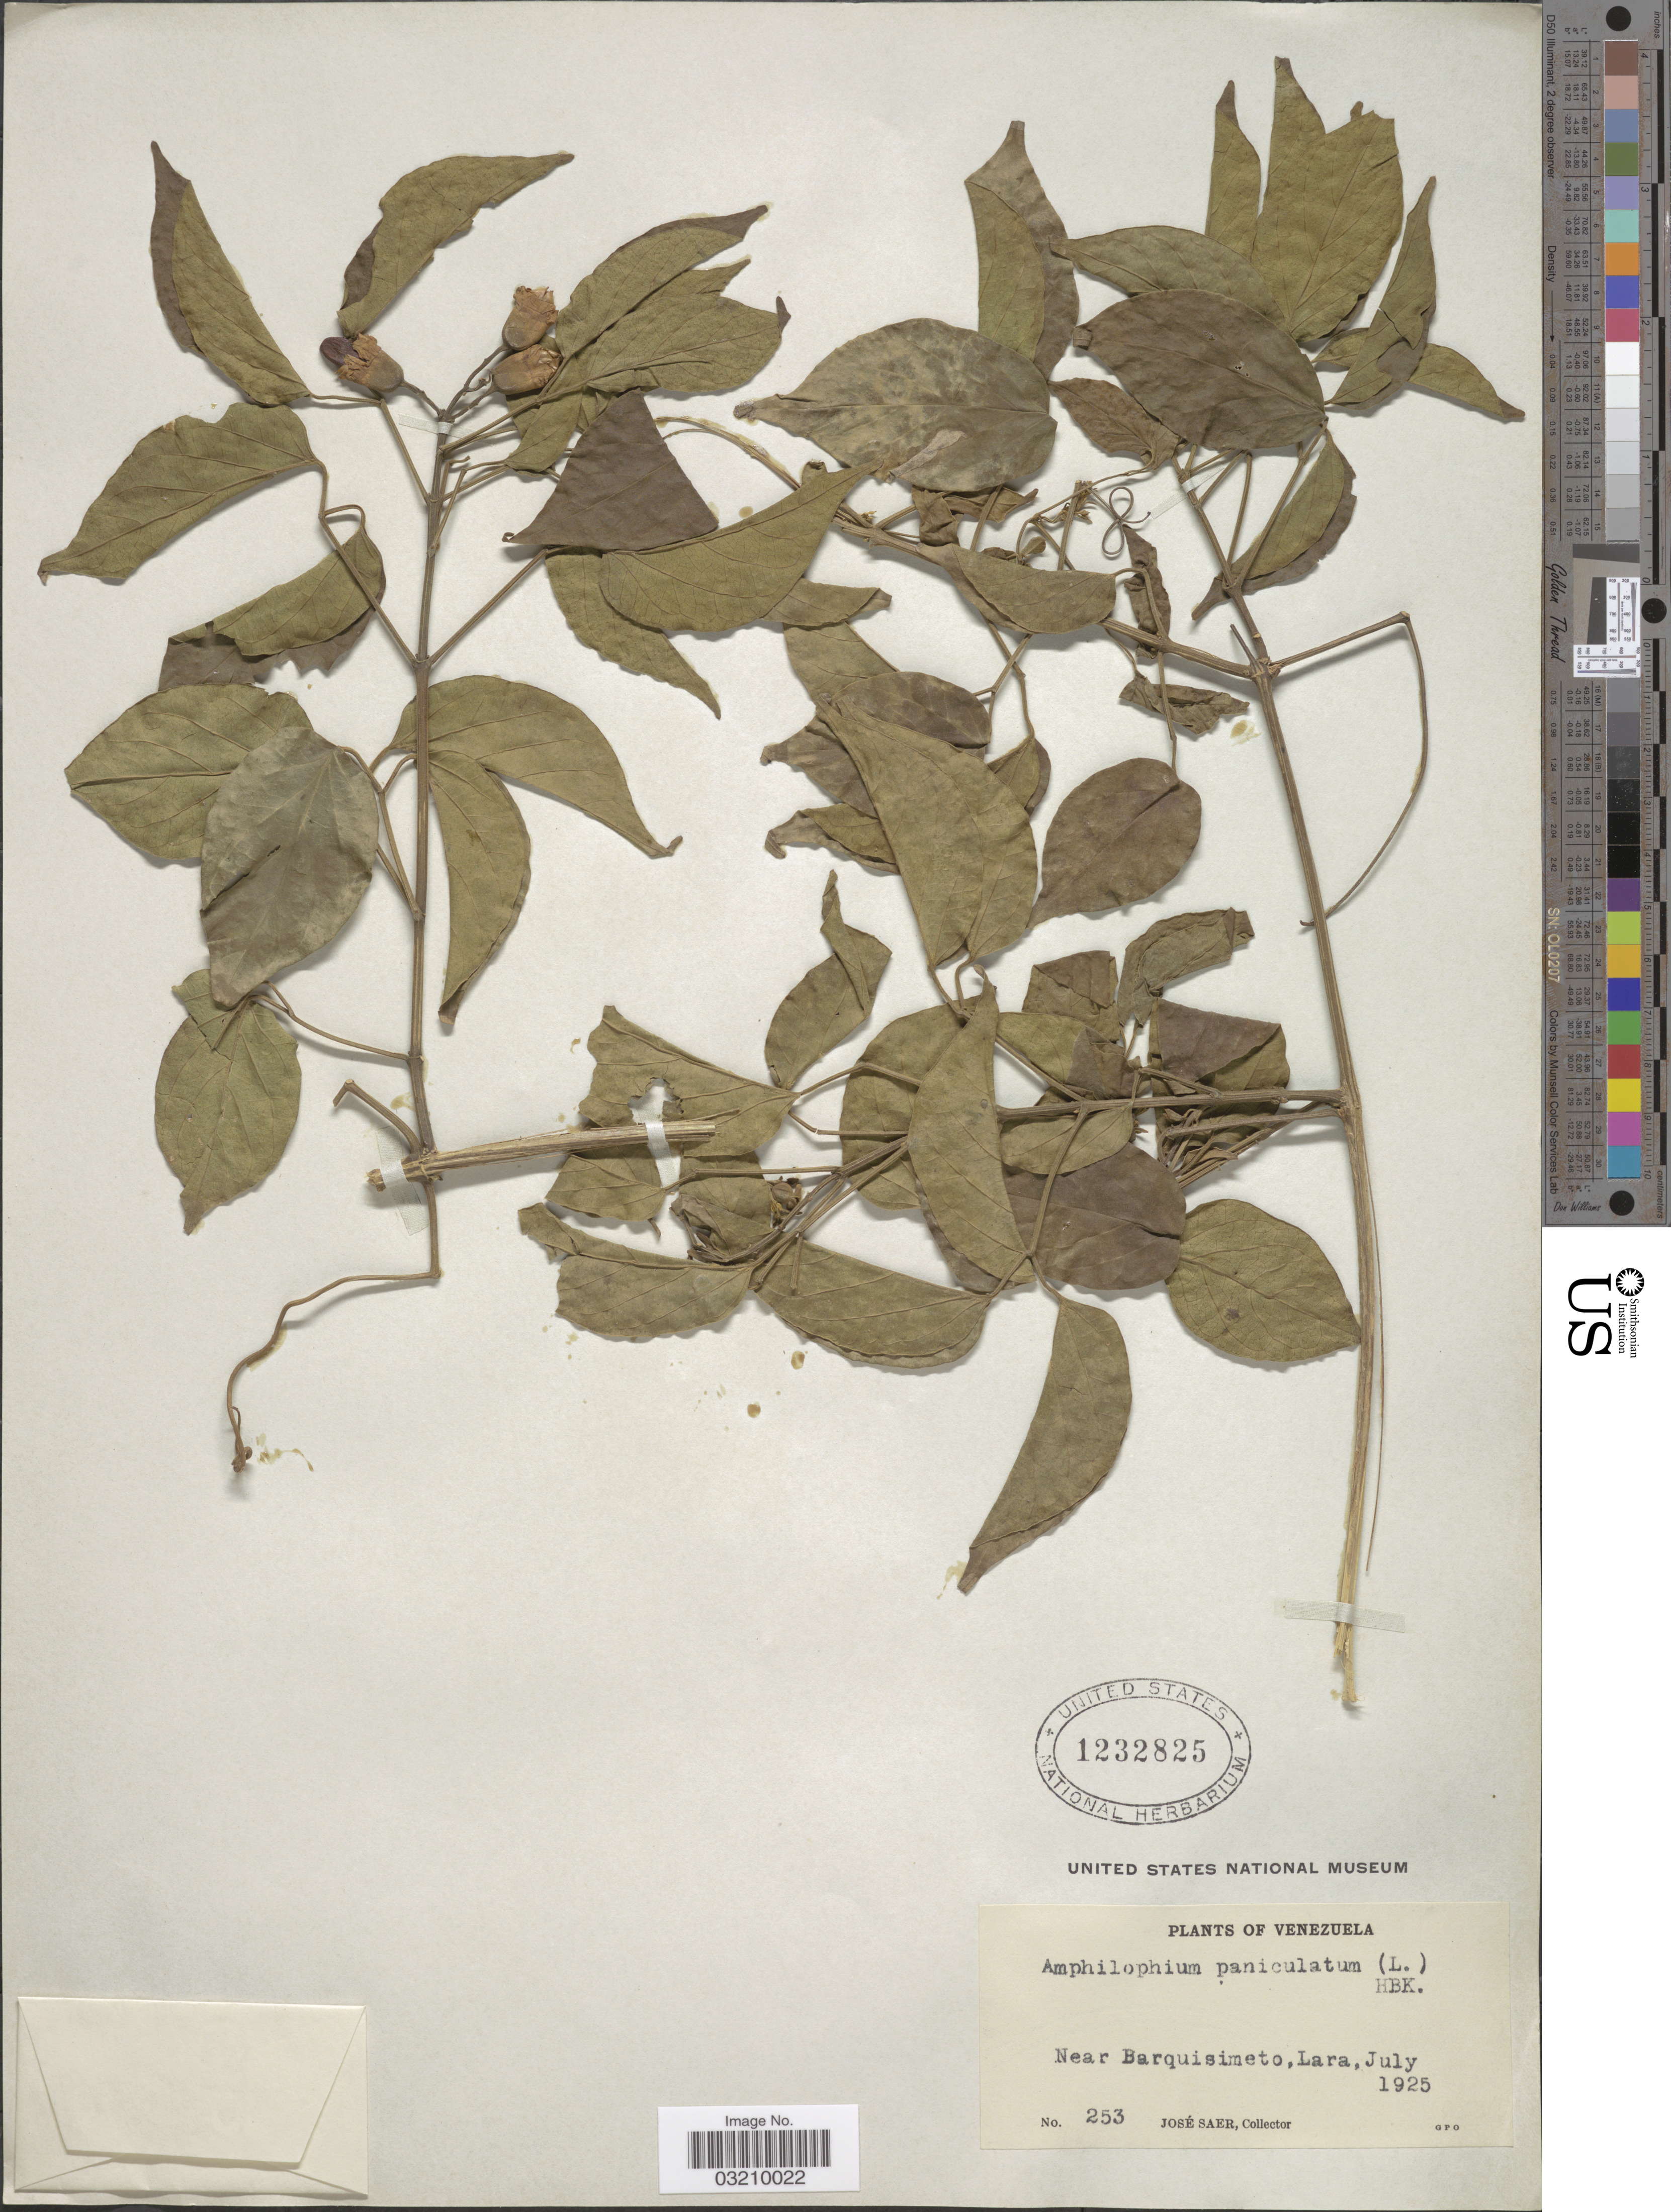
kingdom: Plantae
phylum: Tracheophyta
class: Magnoliopsida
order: Lamiales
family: Bignoniaceae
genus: Amphilophium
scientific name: Amphilophium paniculatum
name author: (L.) Kunth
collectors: J. Saer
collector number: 253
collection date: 1925-07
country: Venezuela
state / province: Lara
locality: Near Barquisimeto.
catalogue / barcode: US 1232825